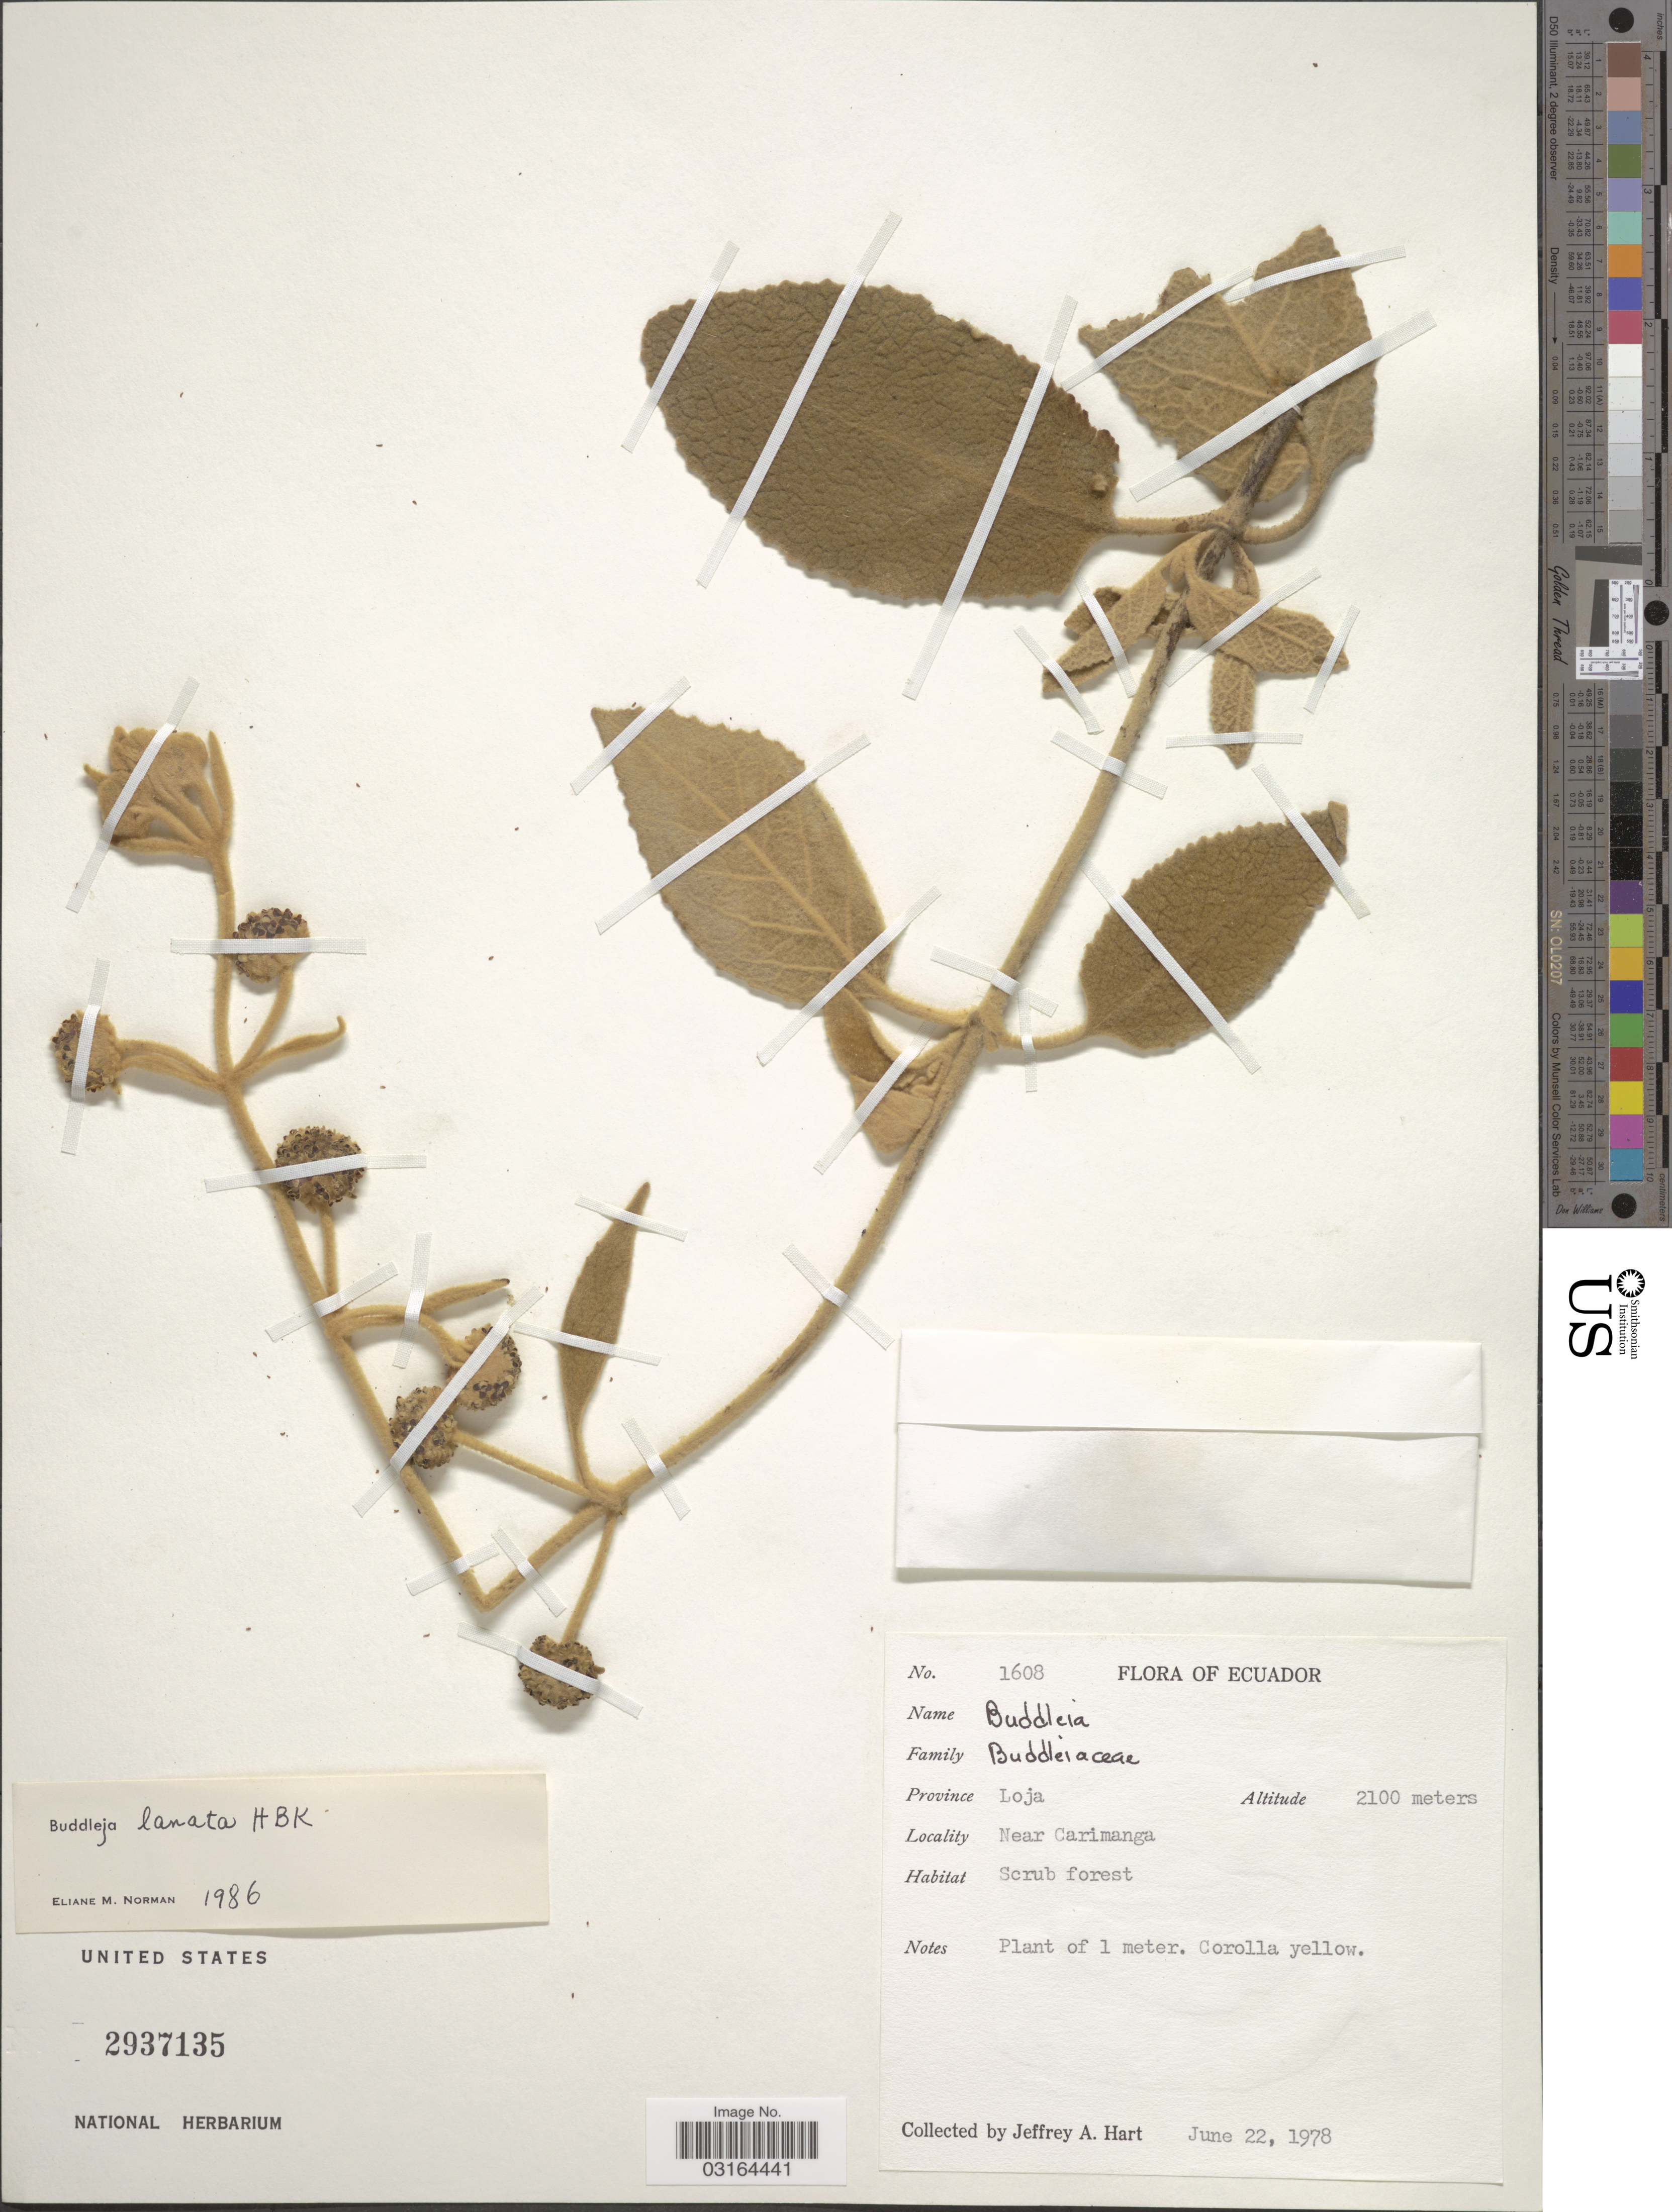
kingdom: Plantae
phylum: Tracheophyta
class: Magnoliopsida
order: Lamiales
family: Scrophulariaceae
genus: Buddleja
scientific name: Buddleja lanata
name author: Benth.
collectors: J. A. Hart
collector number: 1608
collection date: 1978-06-22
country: Ecuador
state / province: Loja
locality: Province Loja. Near Carimanga.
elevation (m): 2100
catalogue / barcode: US 2937135